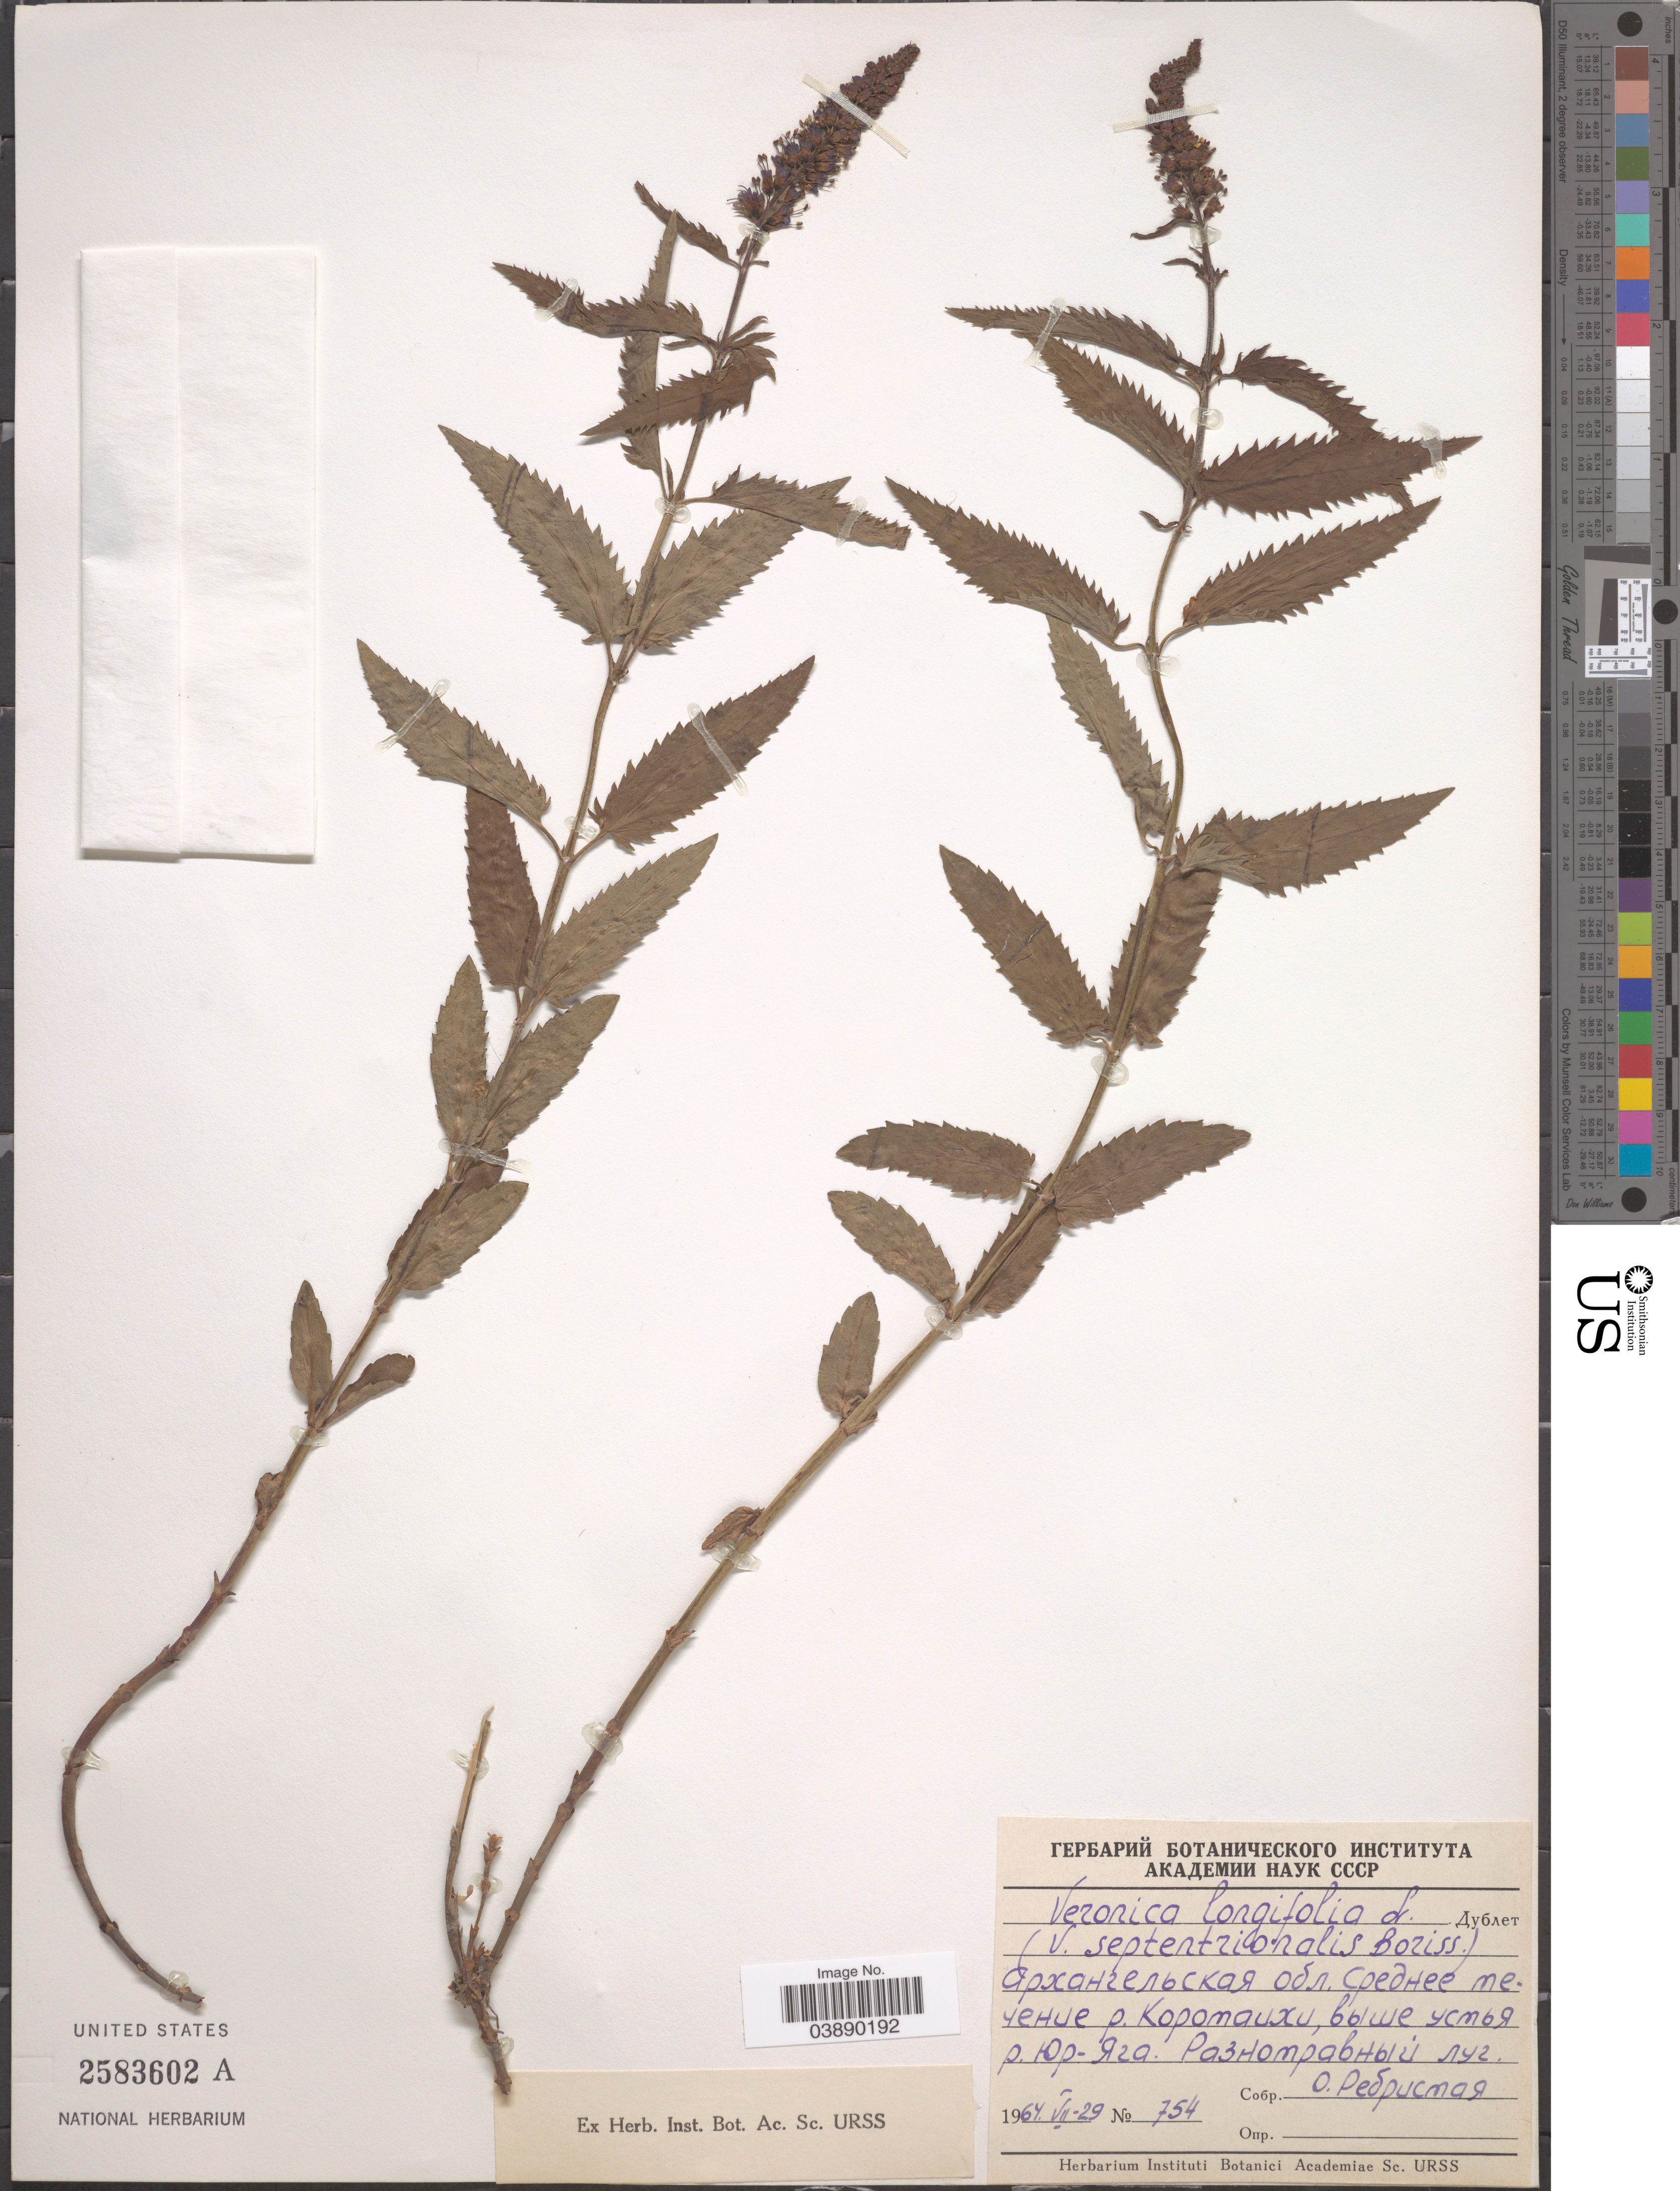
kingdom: Plantae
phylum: Tracheophyta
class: Magnoliopsida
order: Lamiales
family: Plantaginaceae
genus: Veronica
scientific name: Veronica longifolia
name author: L.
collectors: O. Rebristaya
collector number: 754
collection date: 1964-07-29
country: Russian Federation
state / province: Arkhangelsk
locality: Nenets, River Korotaikha above estuary of river Yur-Yaga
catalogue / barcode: US 2583602A